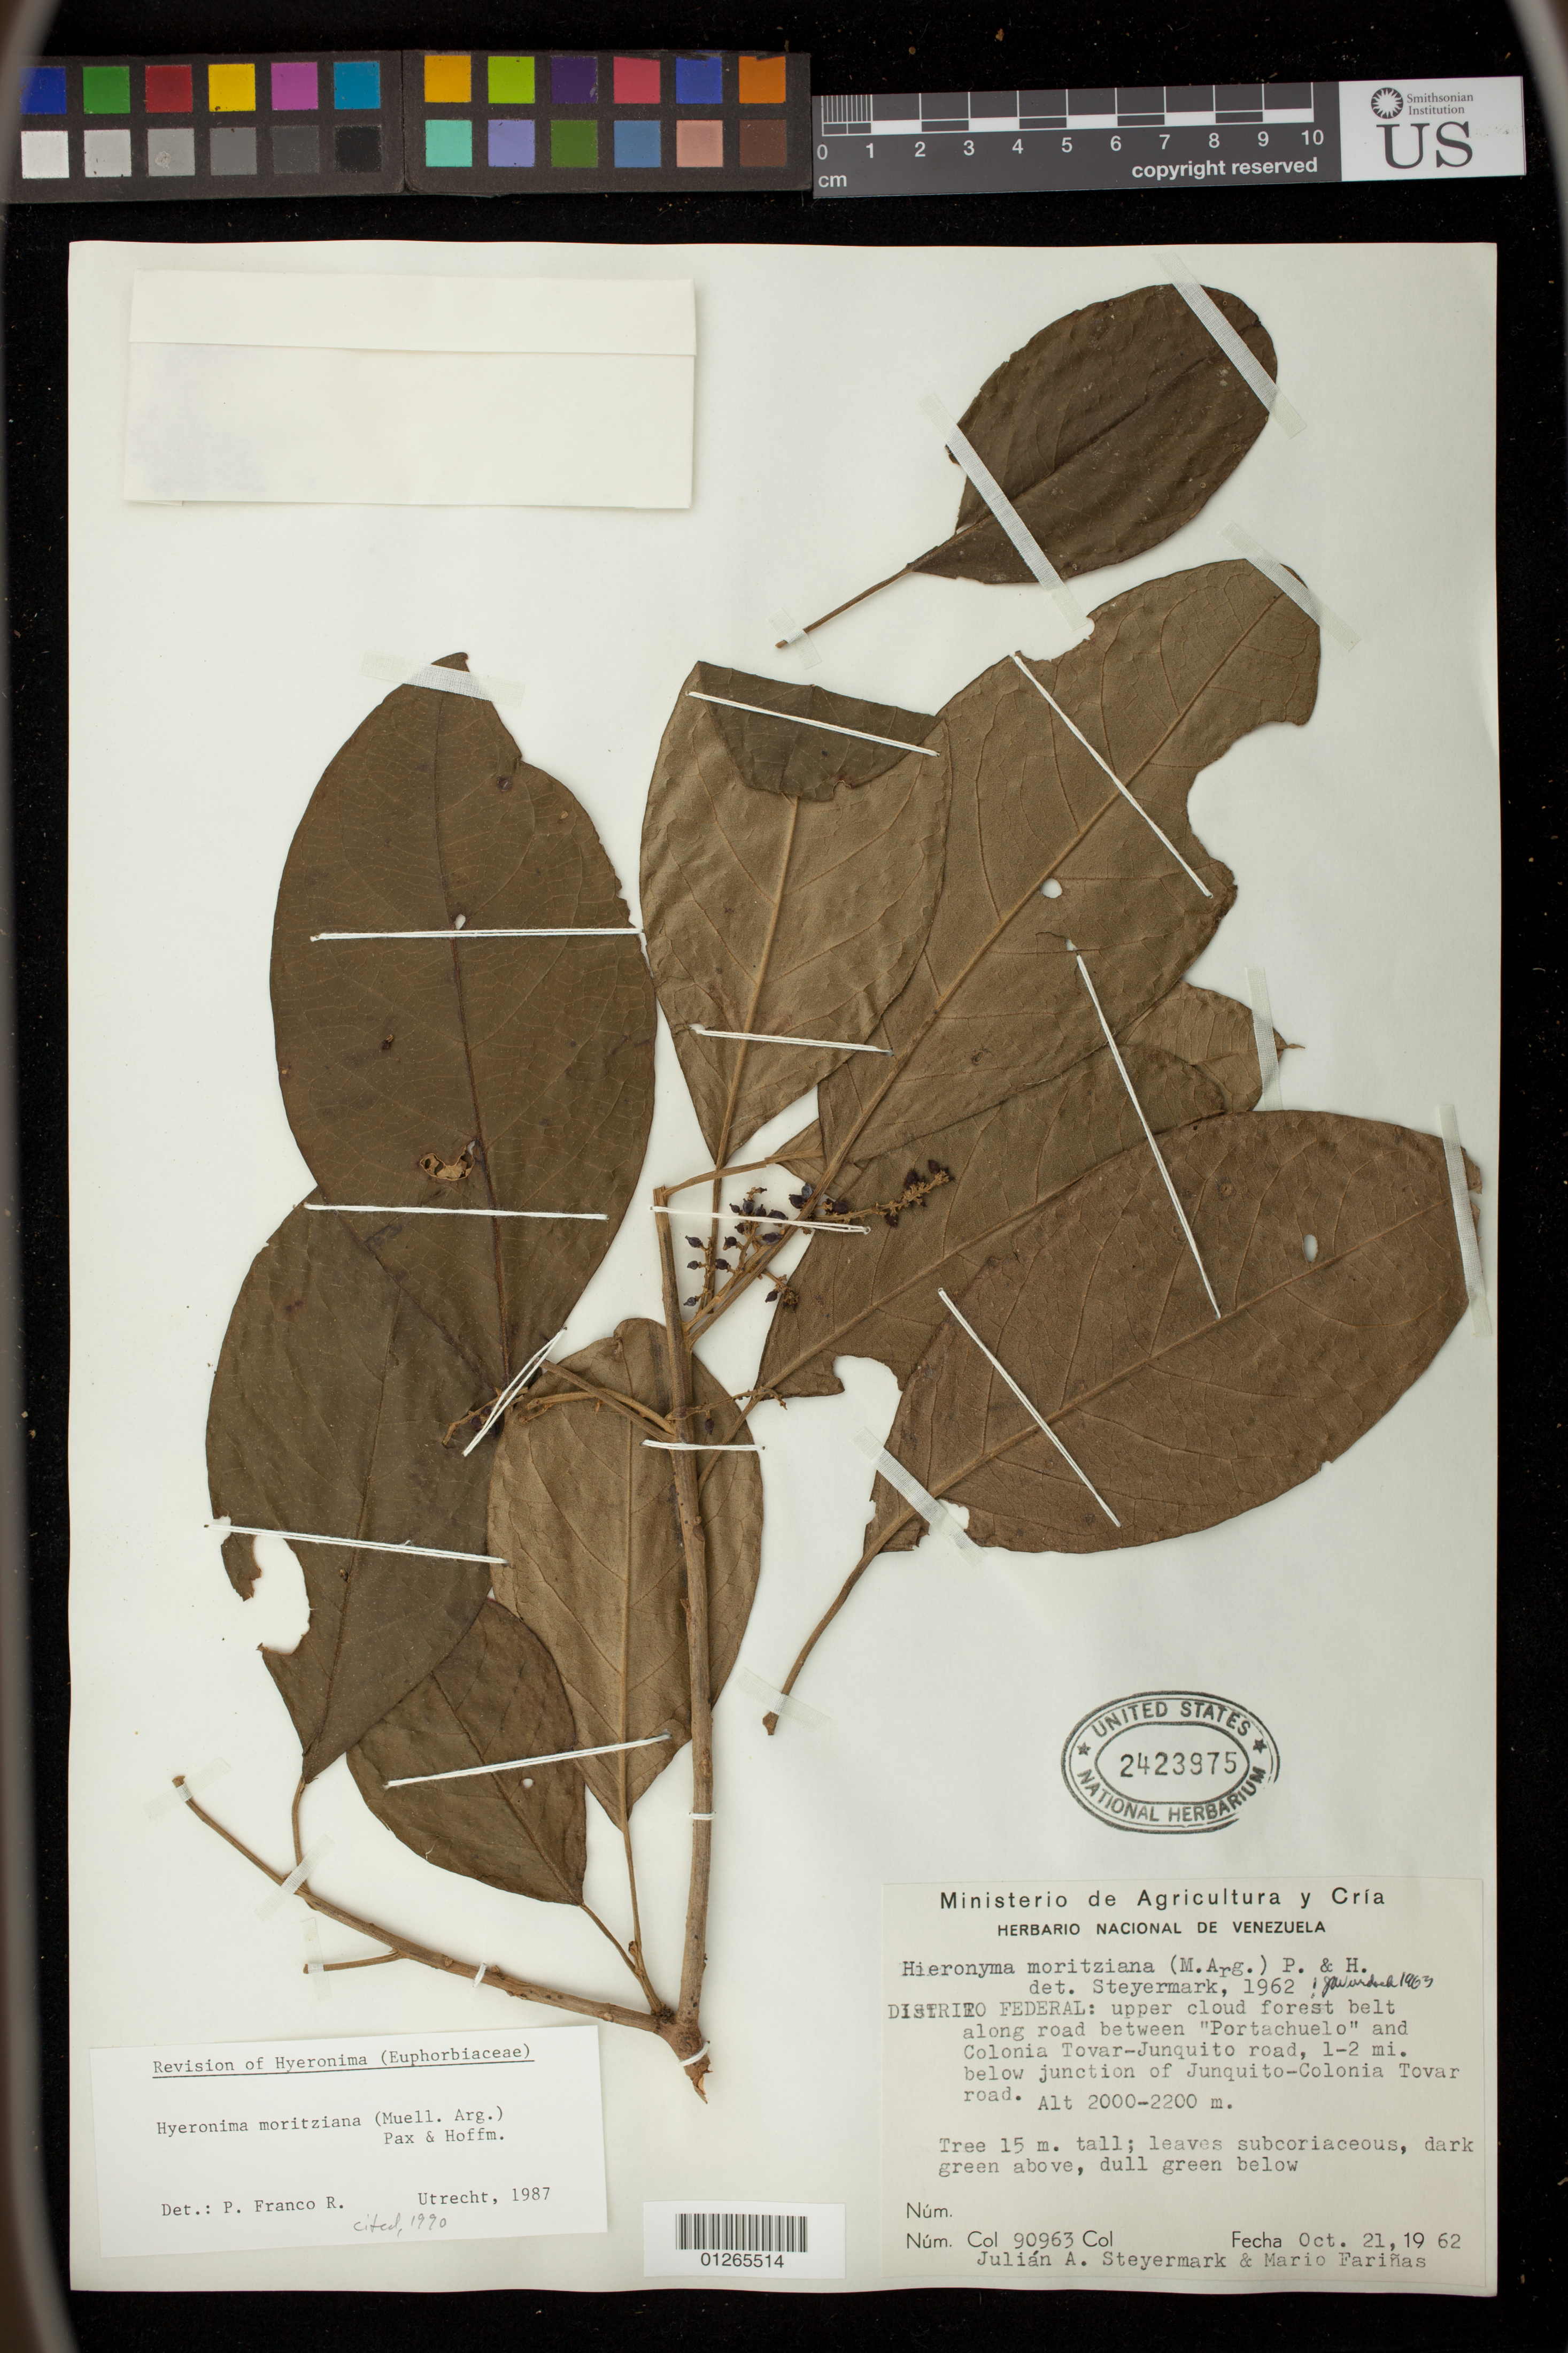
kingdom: Plantae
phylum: Tracheophyta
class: Magnoliopsida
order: Malpighiales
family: Phyllanthaceae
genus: Hieronyma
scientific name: Hieronyma moritziana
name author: (Müll. Arg.) Pax ex K. Hoffm.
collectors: J. Steyermark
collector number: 90963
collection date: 1962-10-21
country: Venezuela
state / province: Distrito Federal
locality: Parque Nacional Henry Pittier: Selva nublada en La Regresiva del Diablo de la Fila Alta de Choroni, entre El Castano y Tremaria.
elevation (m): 2000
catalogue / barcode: US 2423975